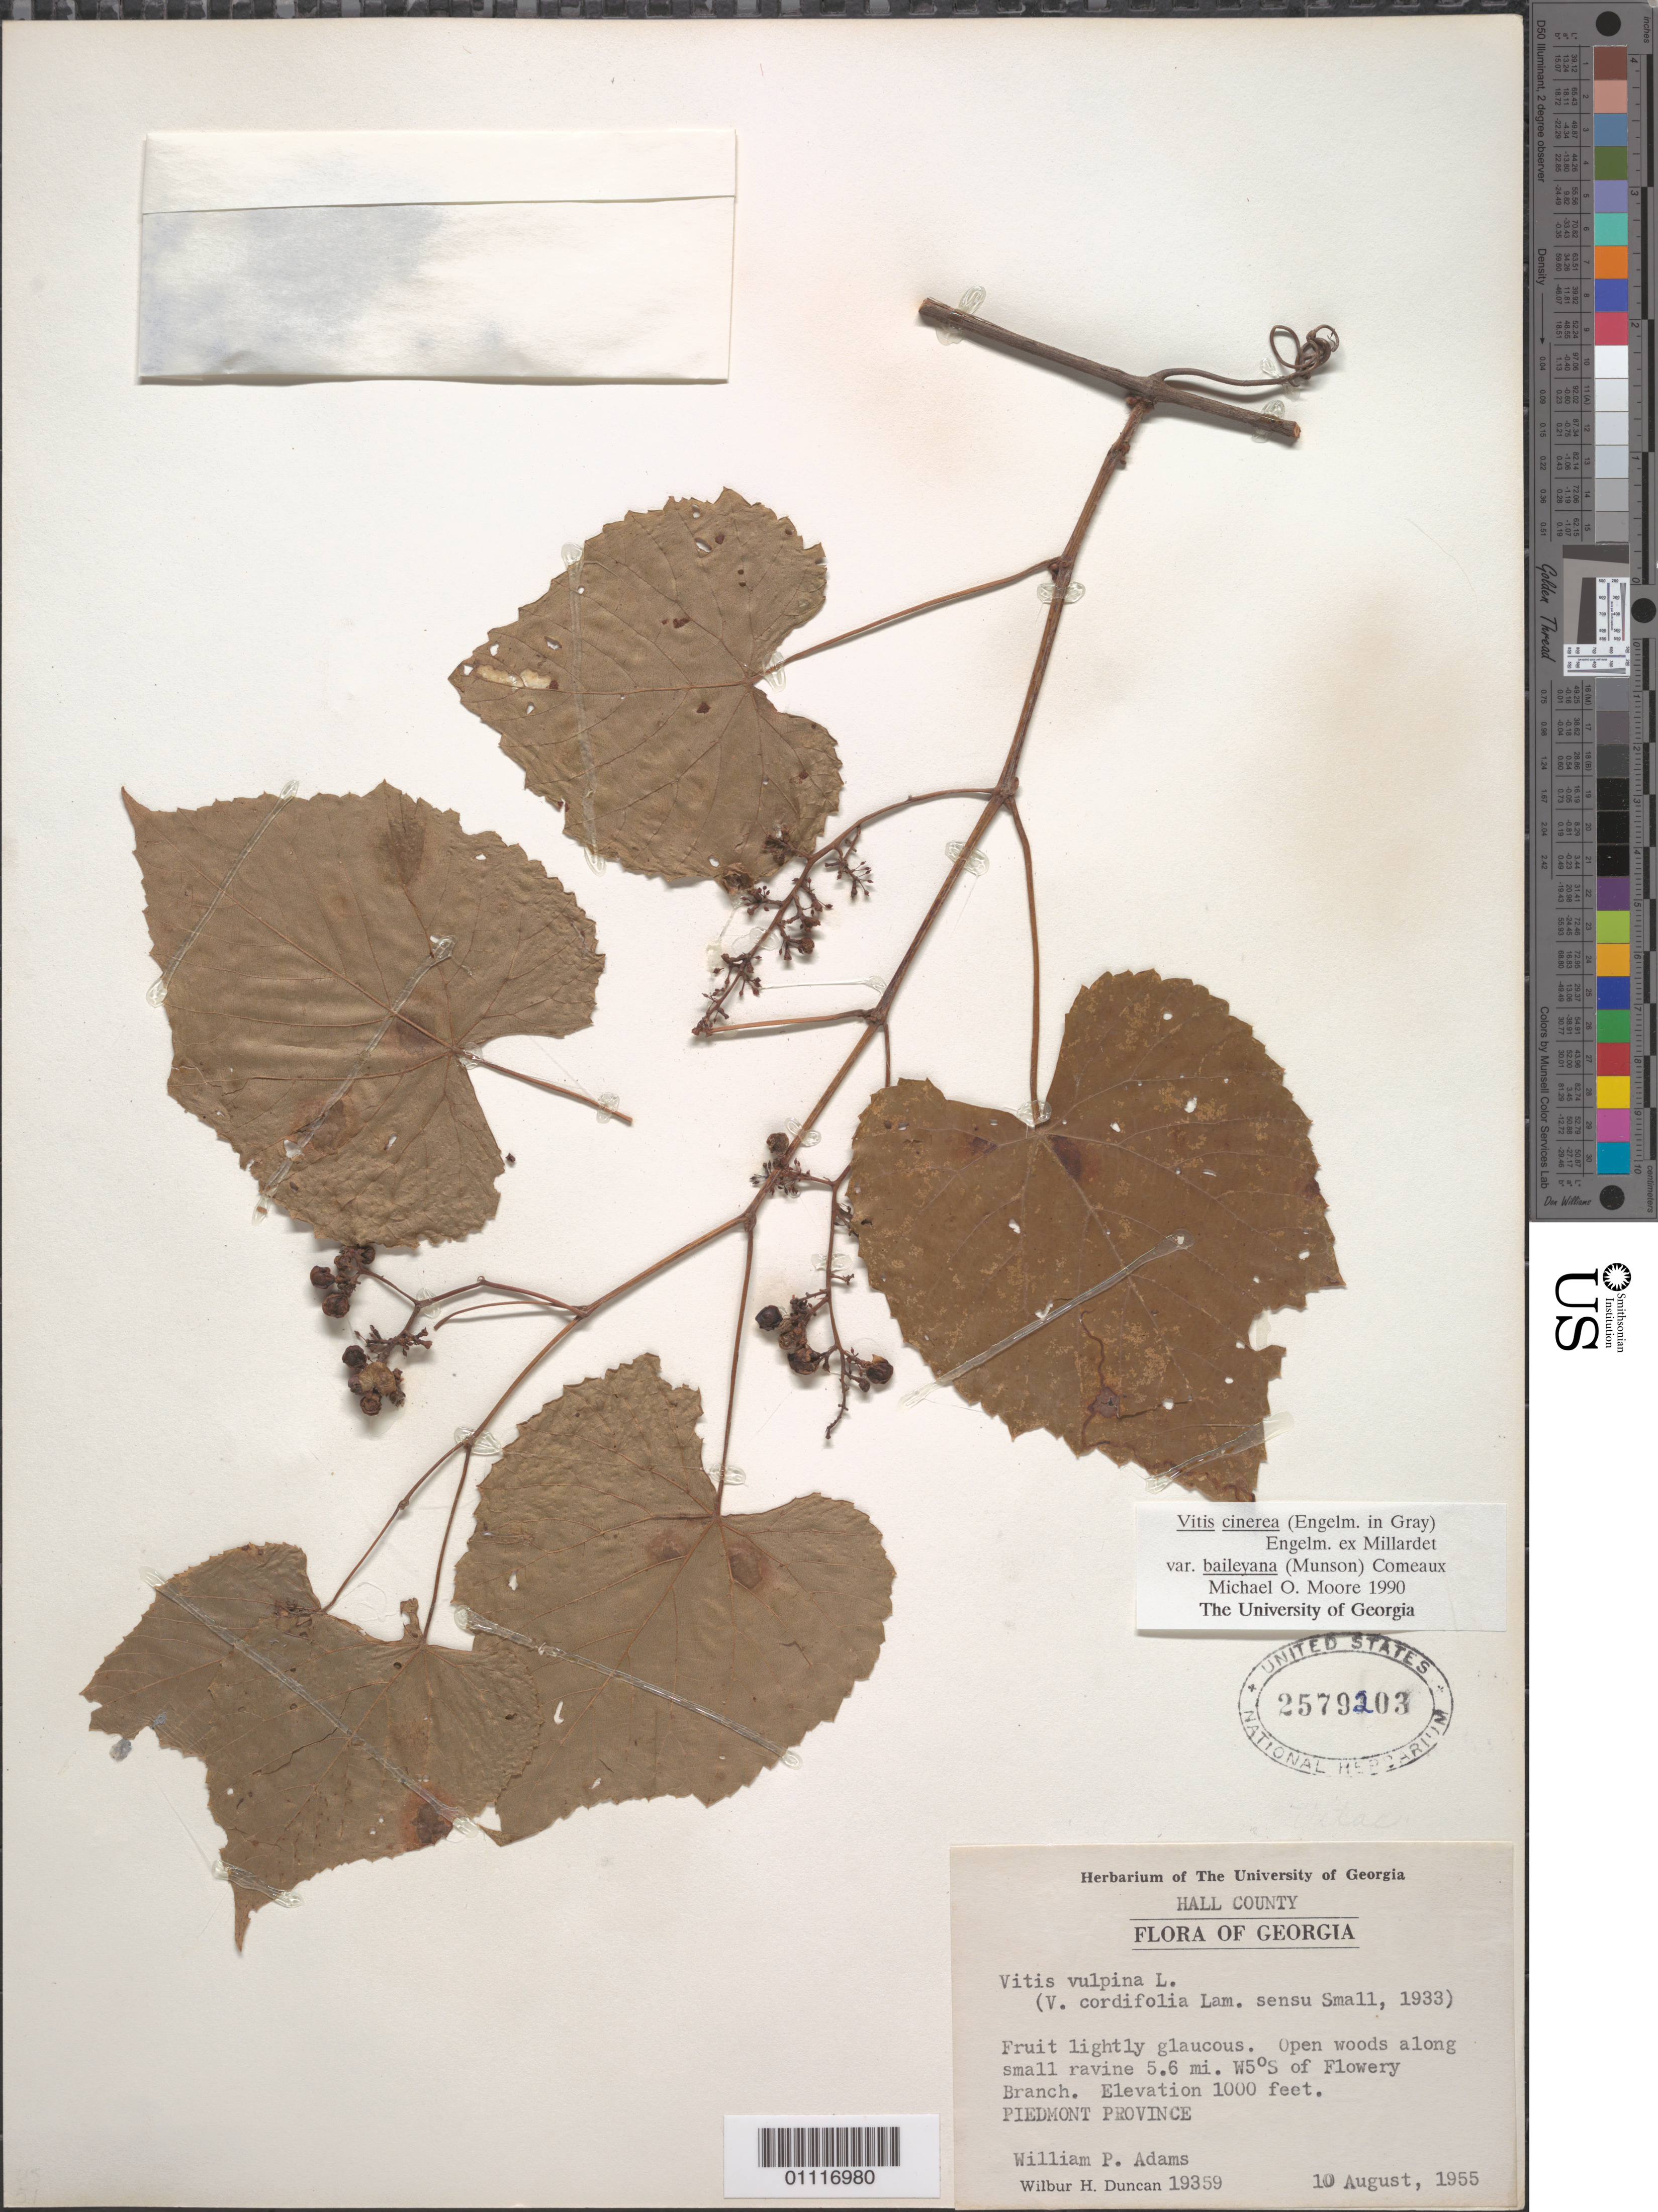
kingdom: Plantae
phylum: Tracheophyta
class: Magnoliopsida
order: Vitales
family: Vitaceae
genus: Vitis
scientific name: Vitis cinerea var. baileyana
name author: (Munson) Comeaux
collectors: W. H. Duncan & W. P. Adams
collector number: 19359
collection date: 1955-08-10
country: United States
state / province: Georgia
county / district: Hall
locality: Open woods along small ravine 5.6 mi. W5S of Flowery Branch. Piedmont Province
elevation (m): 305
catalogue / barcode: US 2579203